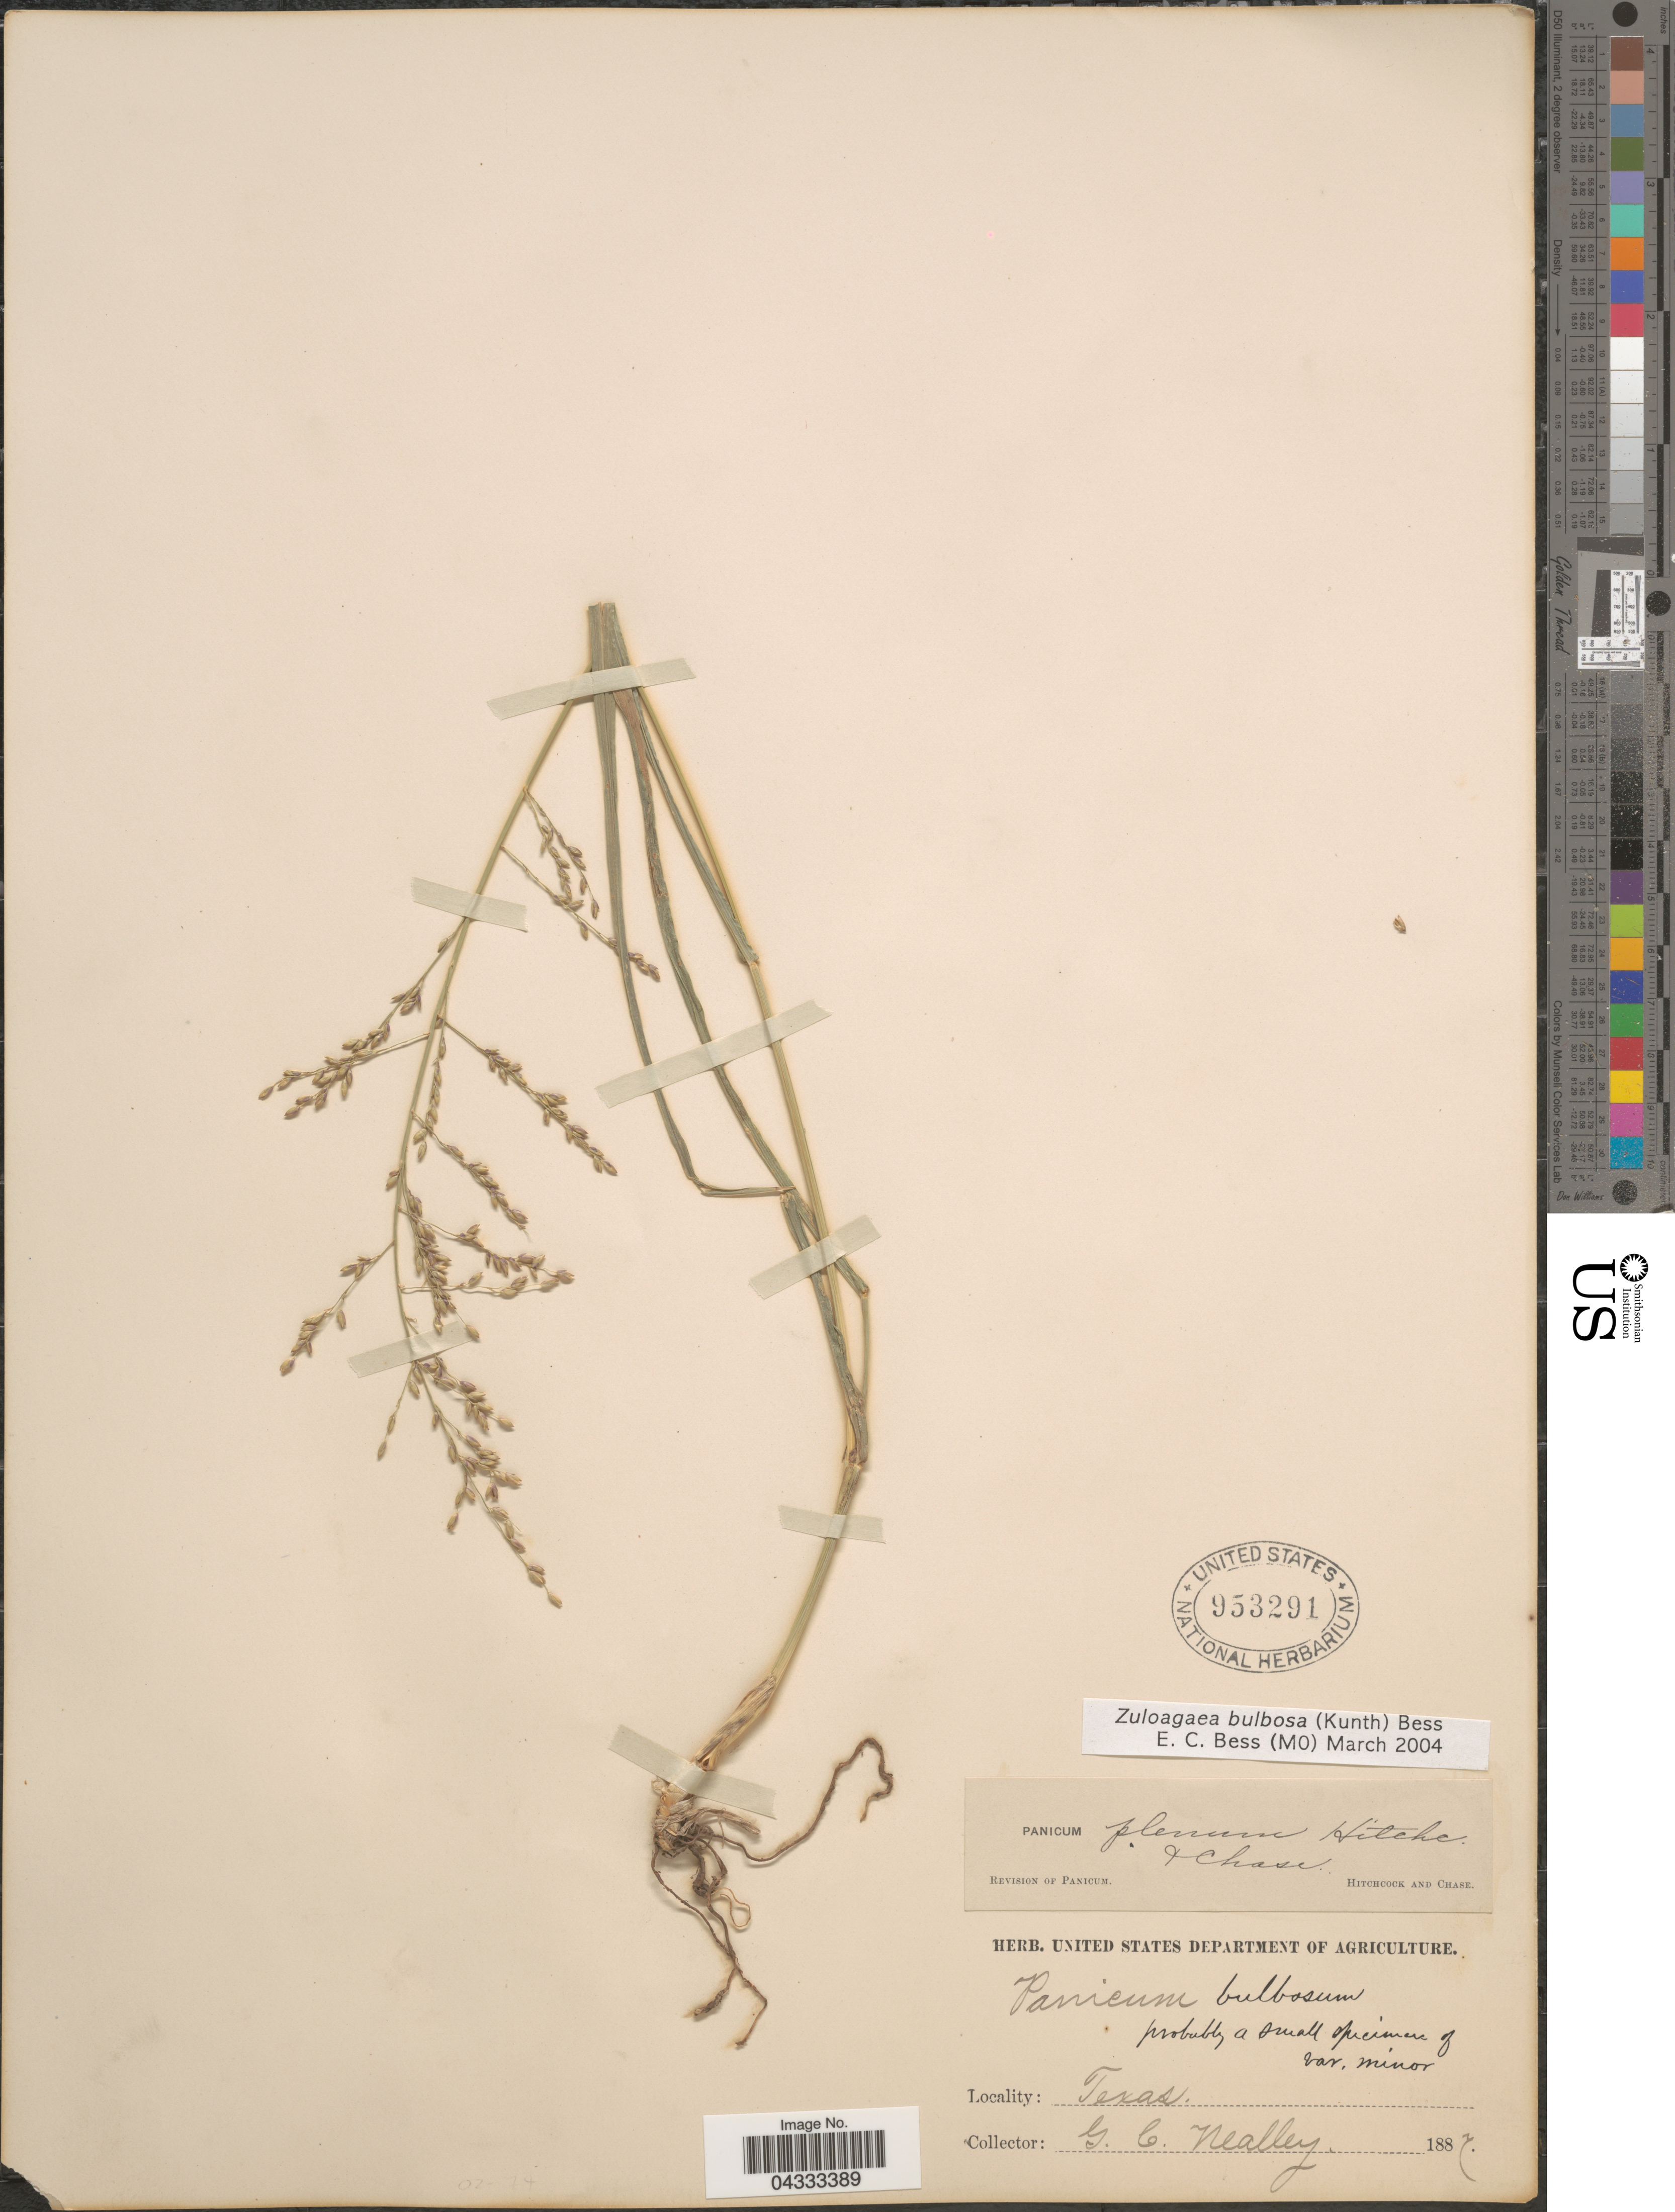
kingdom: Plantae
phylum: Tracheophyta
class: Liliopsida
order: Poales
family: Poaceae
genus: Zuloagaea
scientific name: Zuloagaea bulbosa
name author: (Kunth) E. Bess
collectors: G. C. Nealley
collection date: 1887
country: United States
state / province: Texas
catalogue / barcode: US 953291